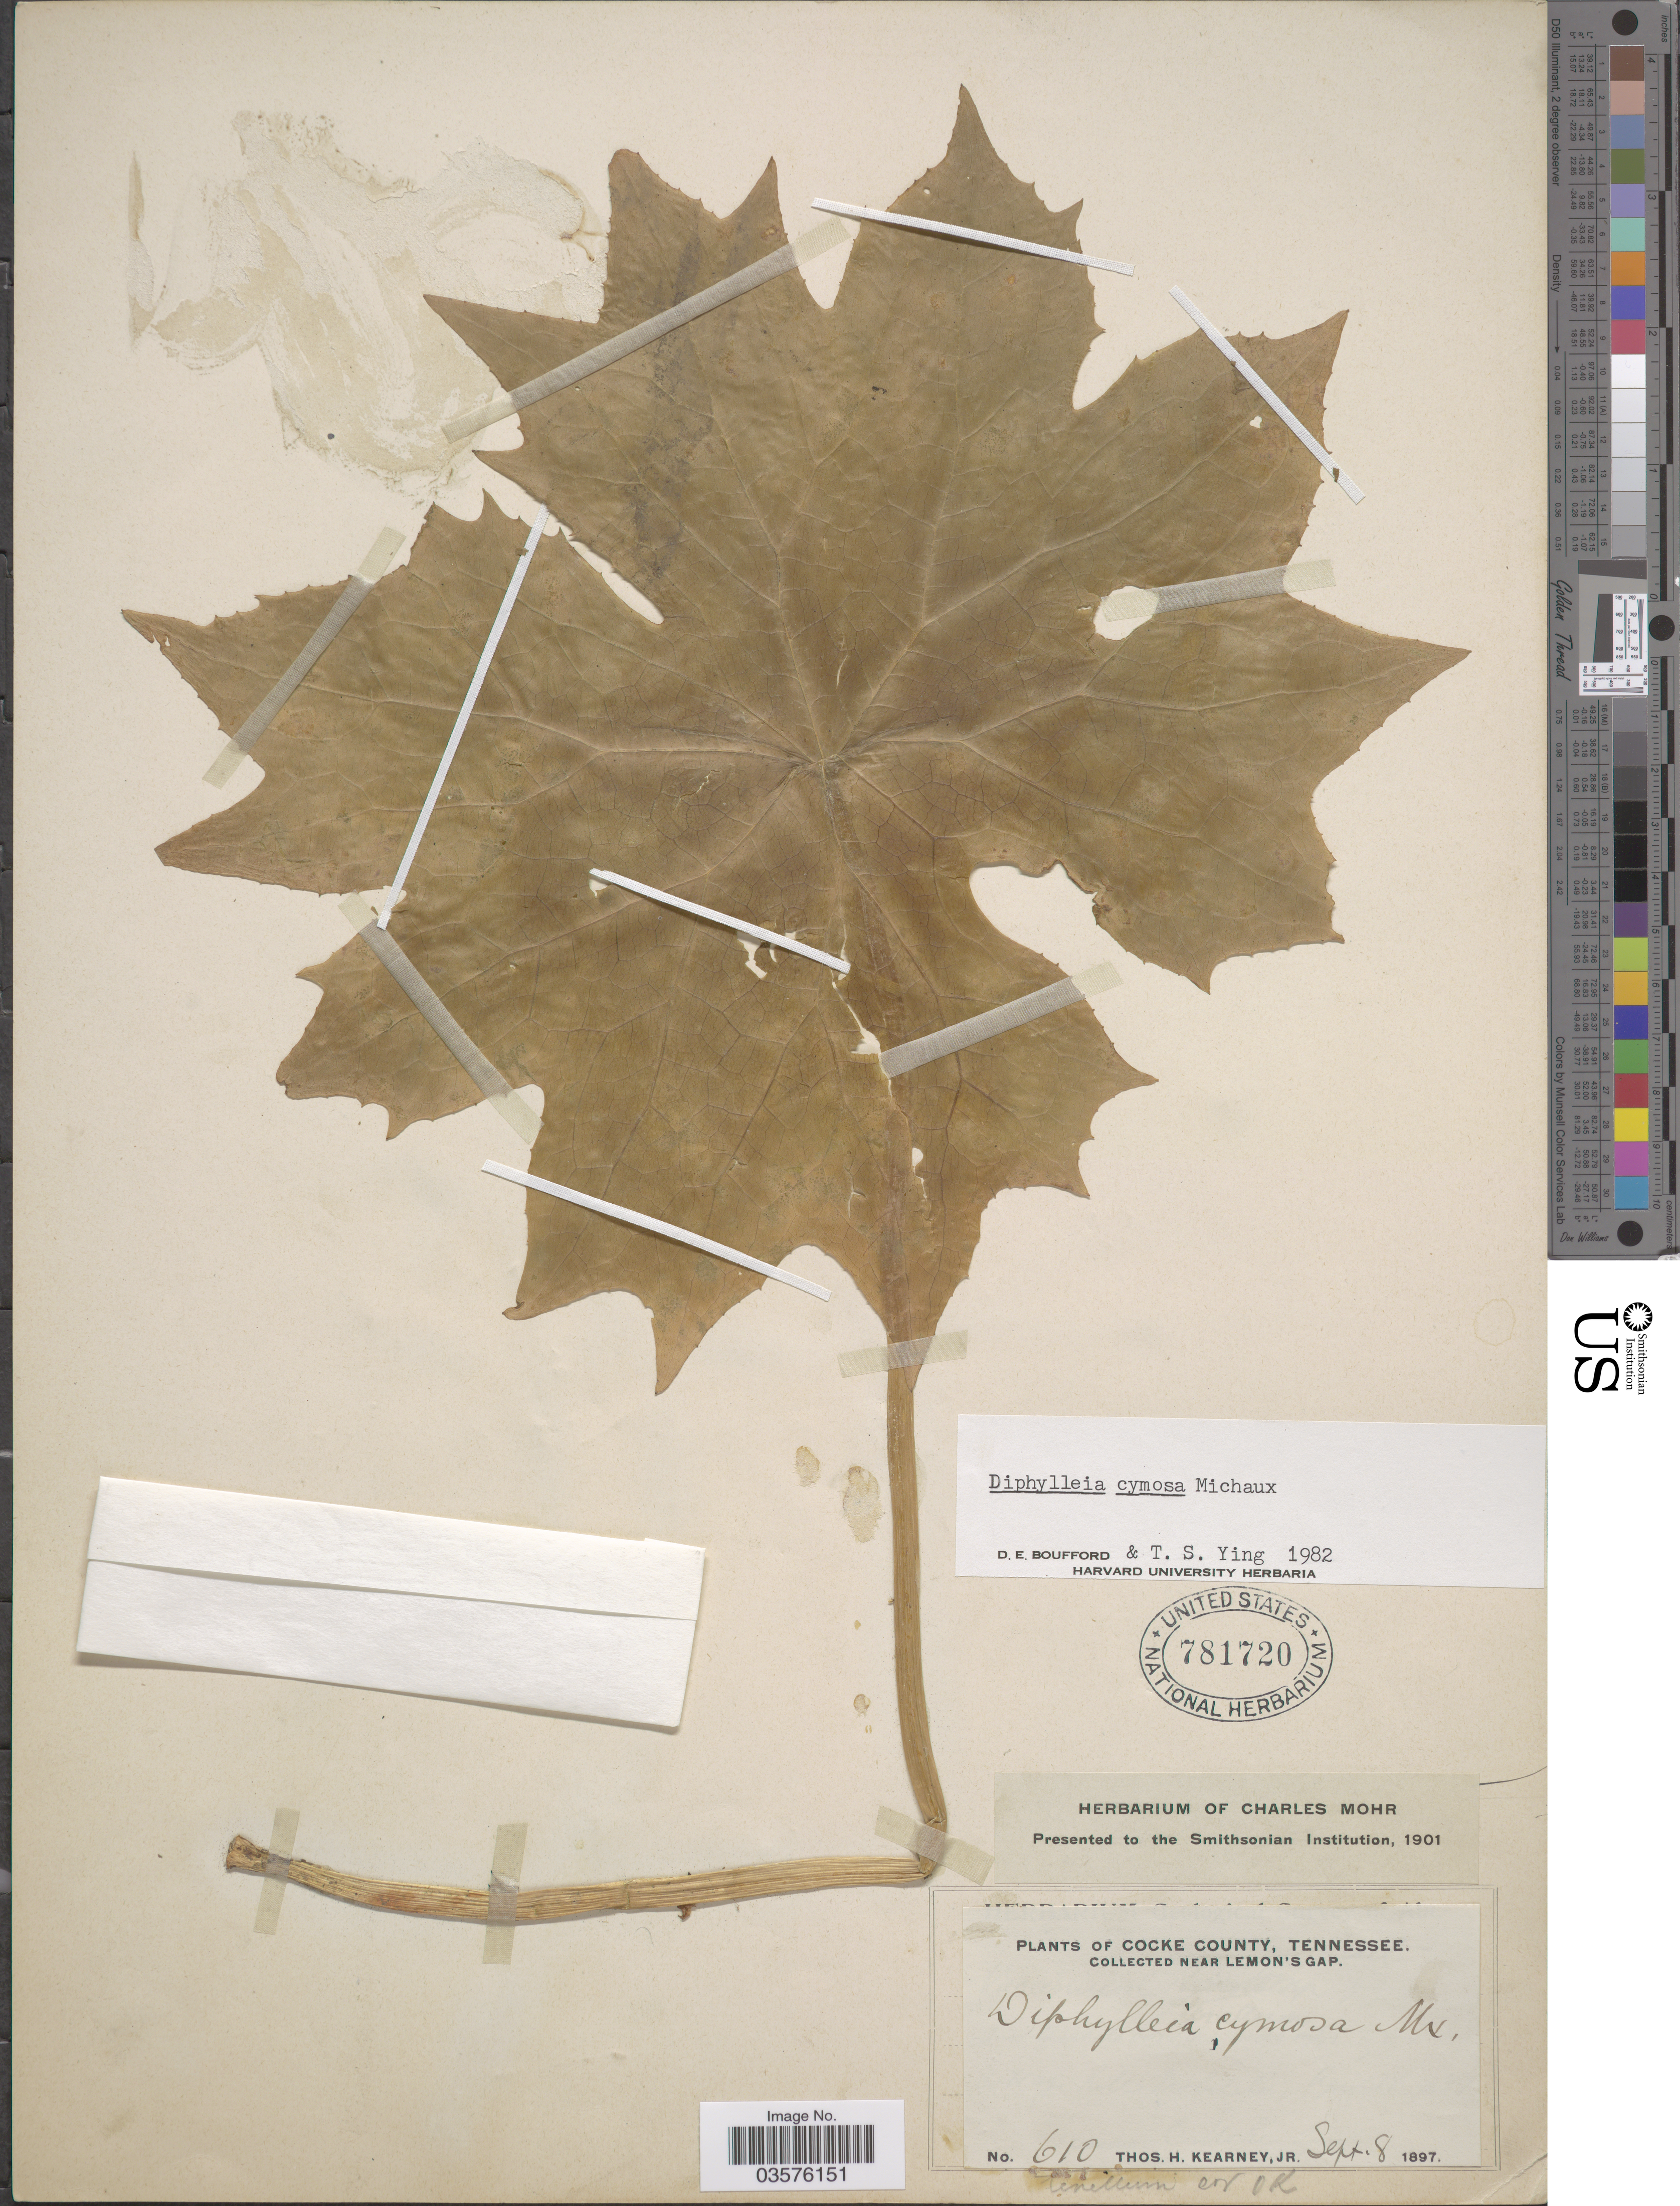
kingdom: Plantae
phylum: Tracheophyta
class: Magnoliopsida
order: Ranunculales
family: Berberidaceae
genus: Diphylleia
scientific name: Diphylleia cymosa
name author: Michx.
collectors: T. H. Kearney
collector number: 610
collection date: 1897-09-08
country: United States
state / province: Tennessee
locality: Cocke County. Near Lemon's Gap.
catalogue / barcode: US 781720